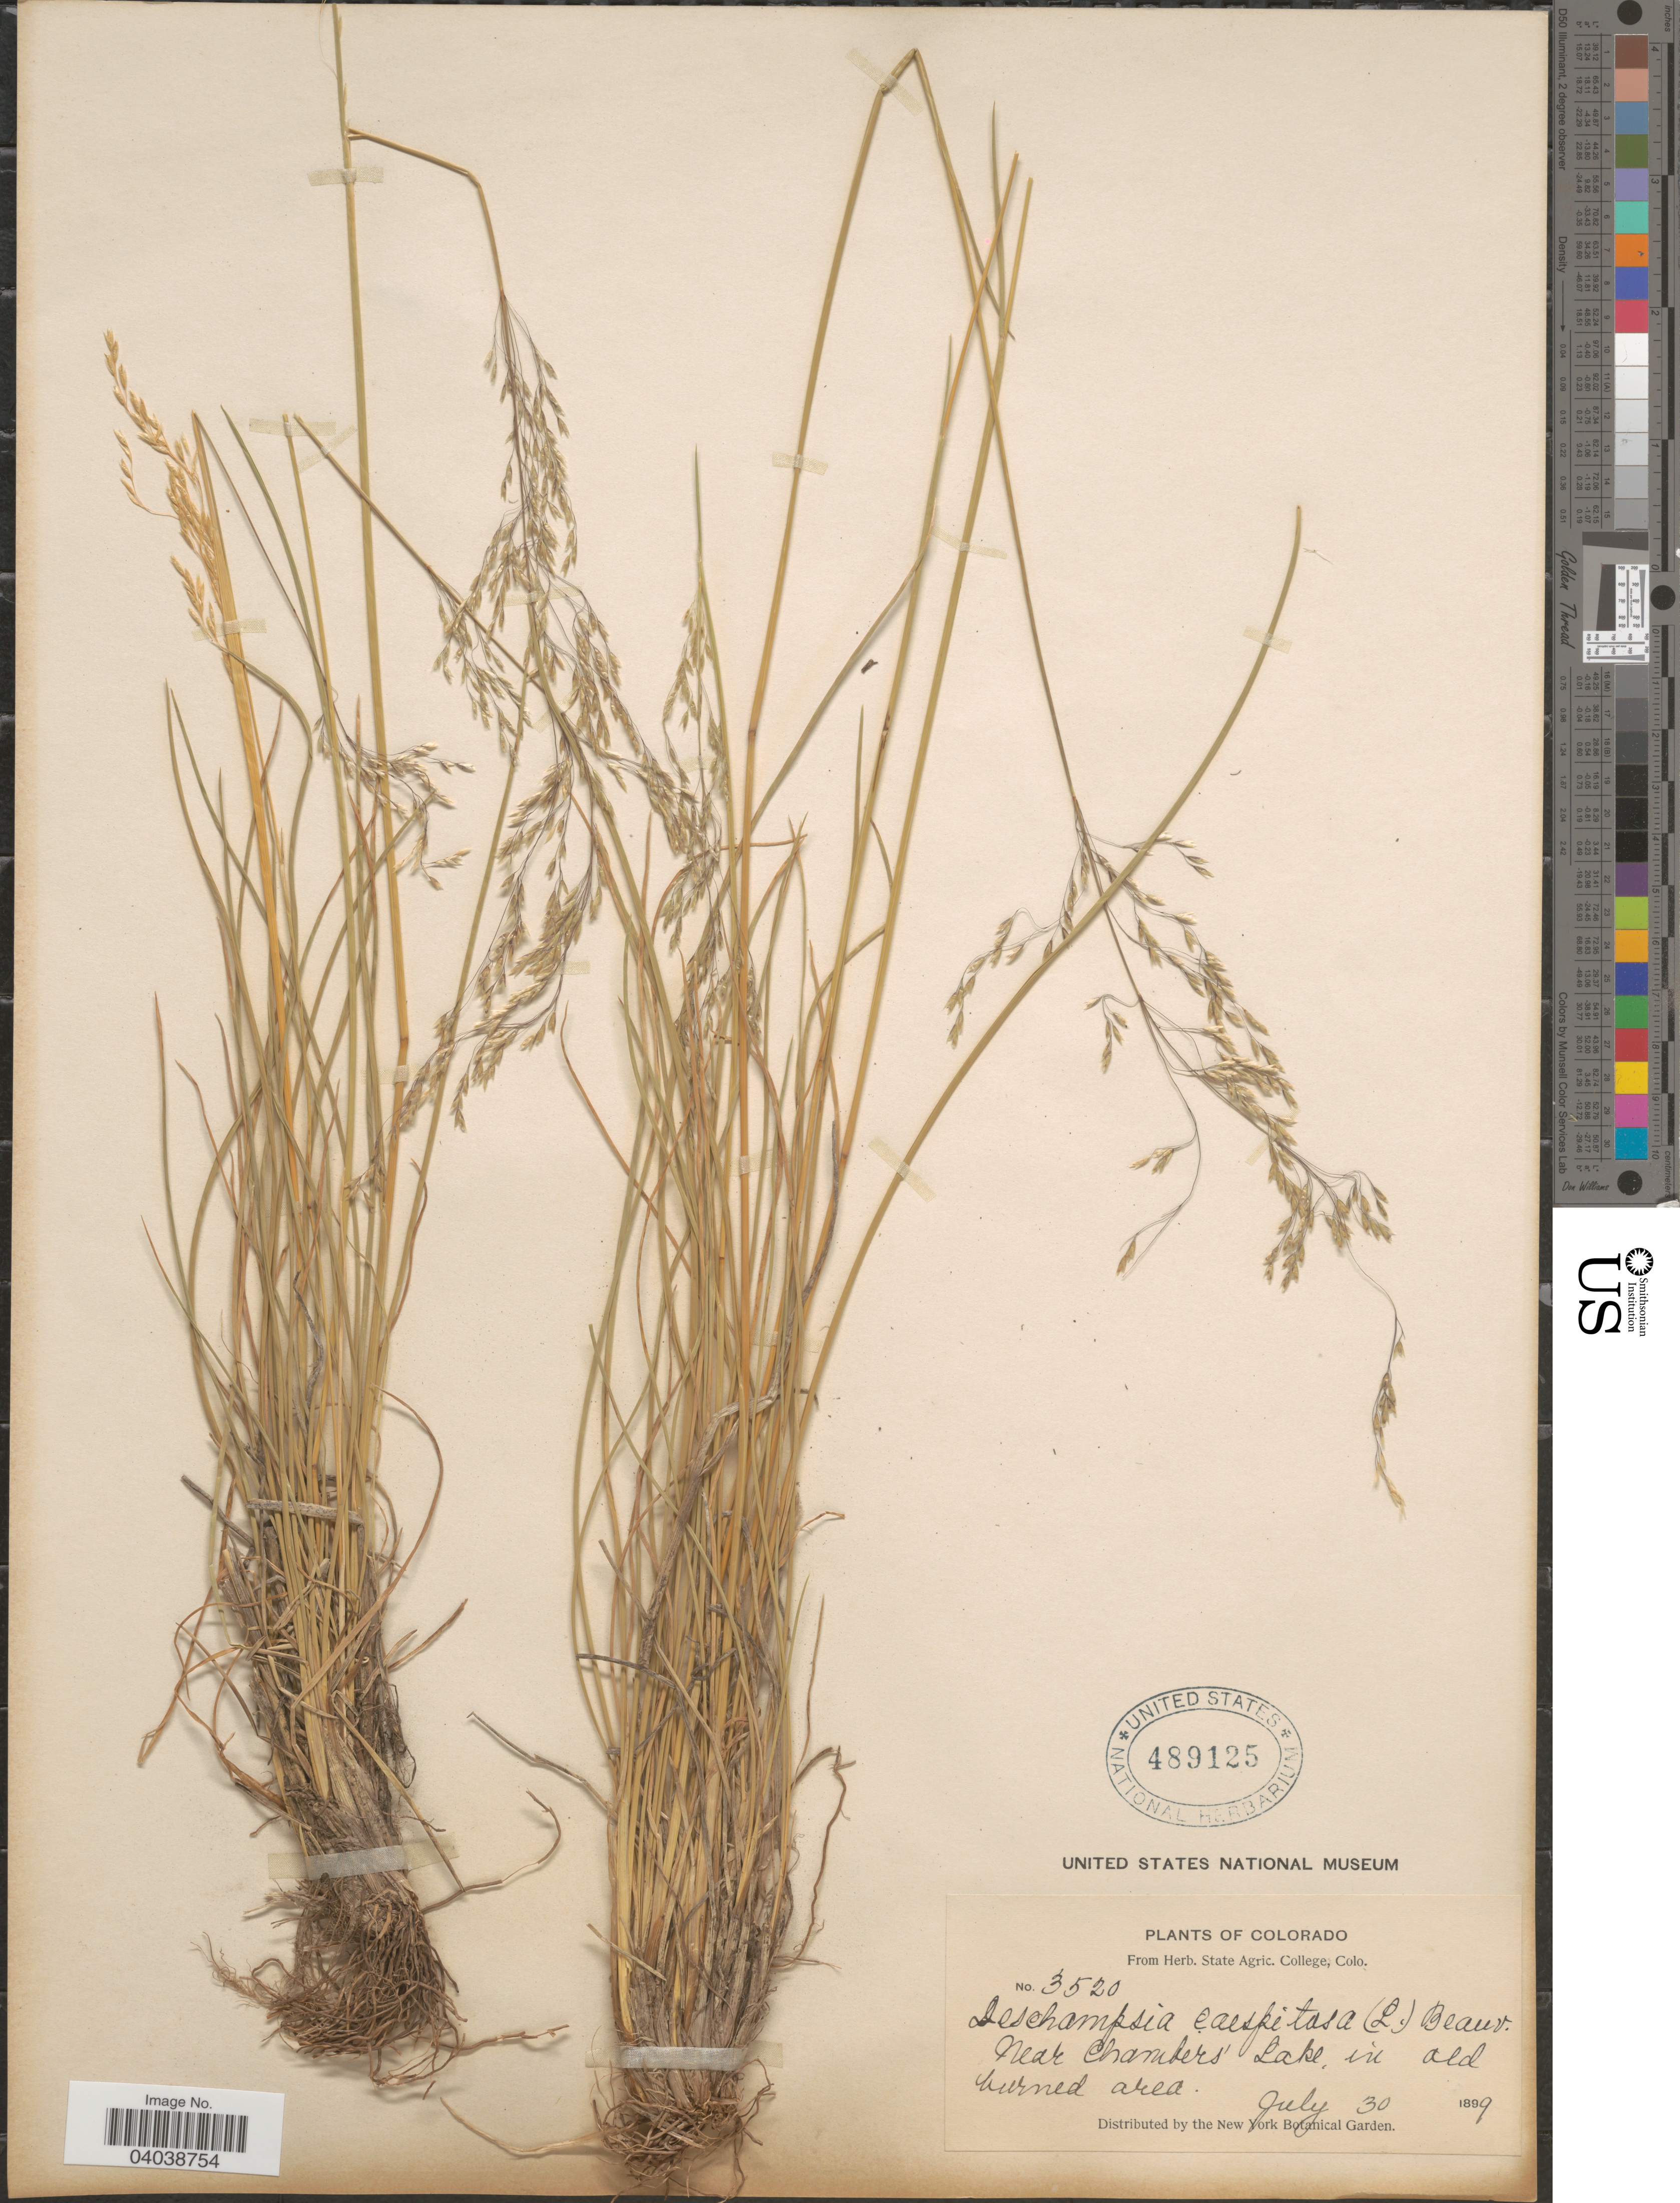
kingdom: Plantae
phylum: Tracheophyta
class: Liliopsida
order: Poales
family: Poaceae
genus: Deschampsia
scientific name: Deschampsia cespitosa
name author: (L.) P. Beauv.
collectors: ex herb. State Agric. College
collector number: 3520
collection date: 1899-07-30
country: United States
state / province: Colorado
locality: Near Chamber's Lake, in old burned area.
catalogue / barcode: US 489125